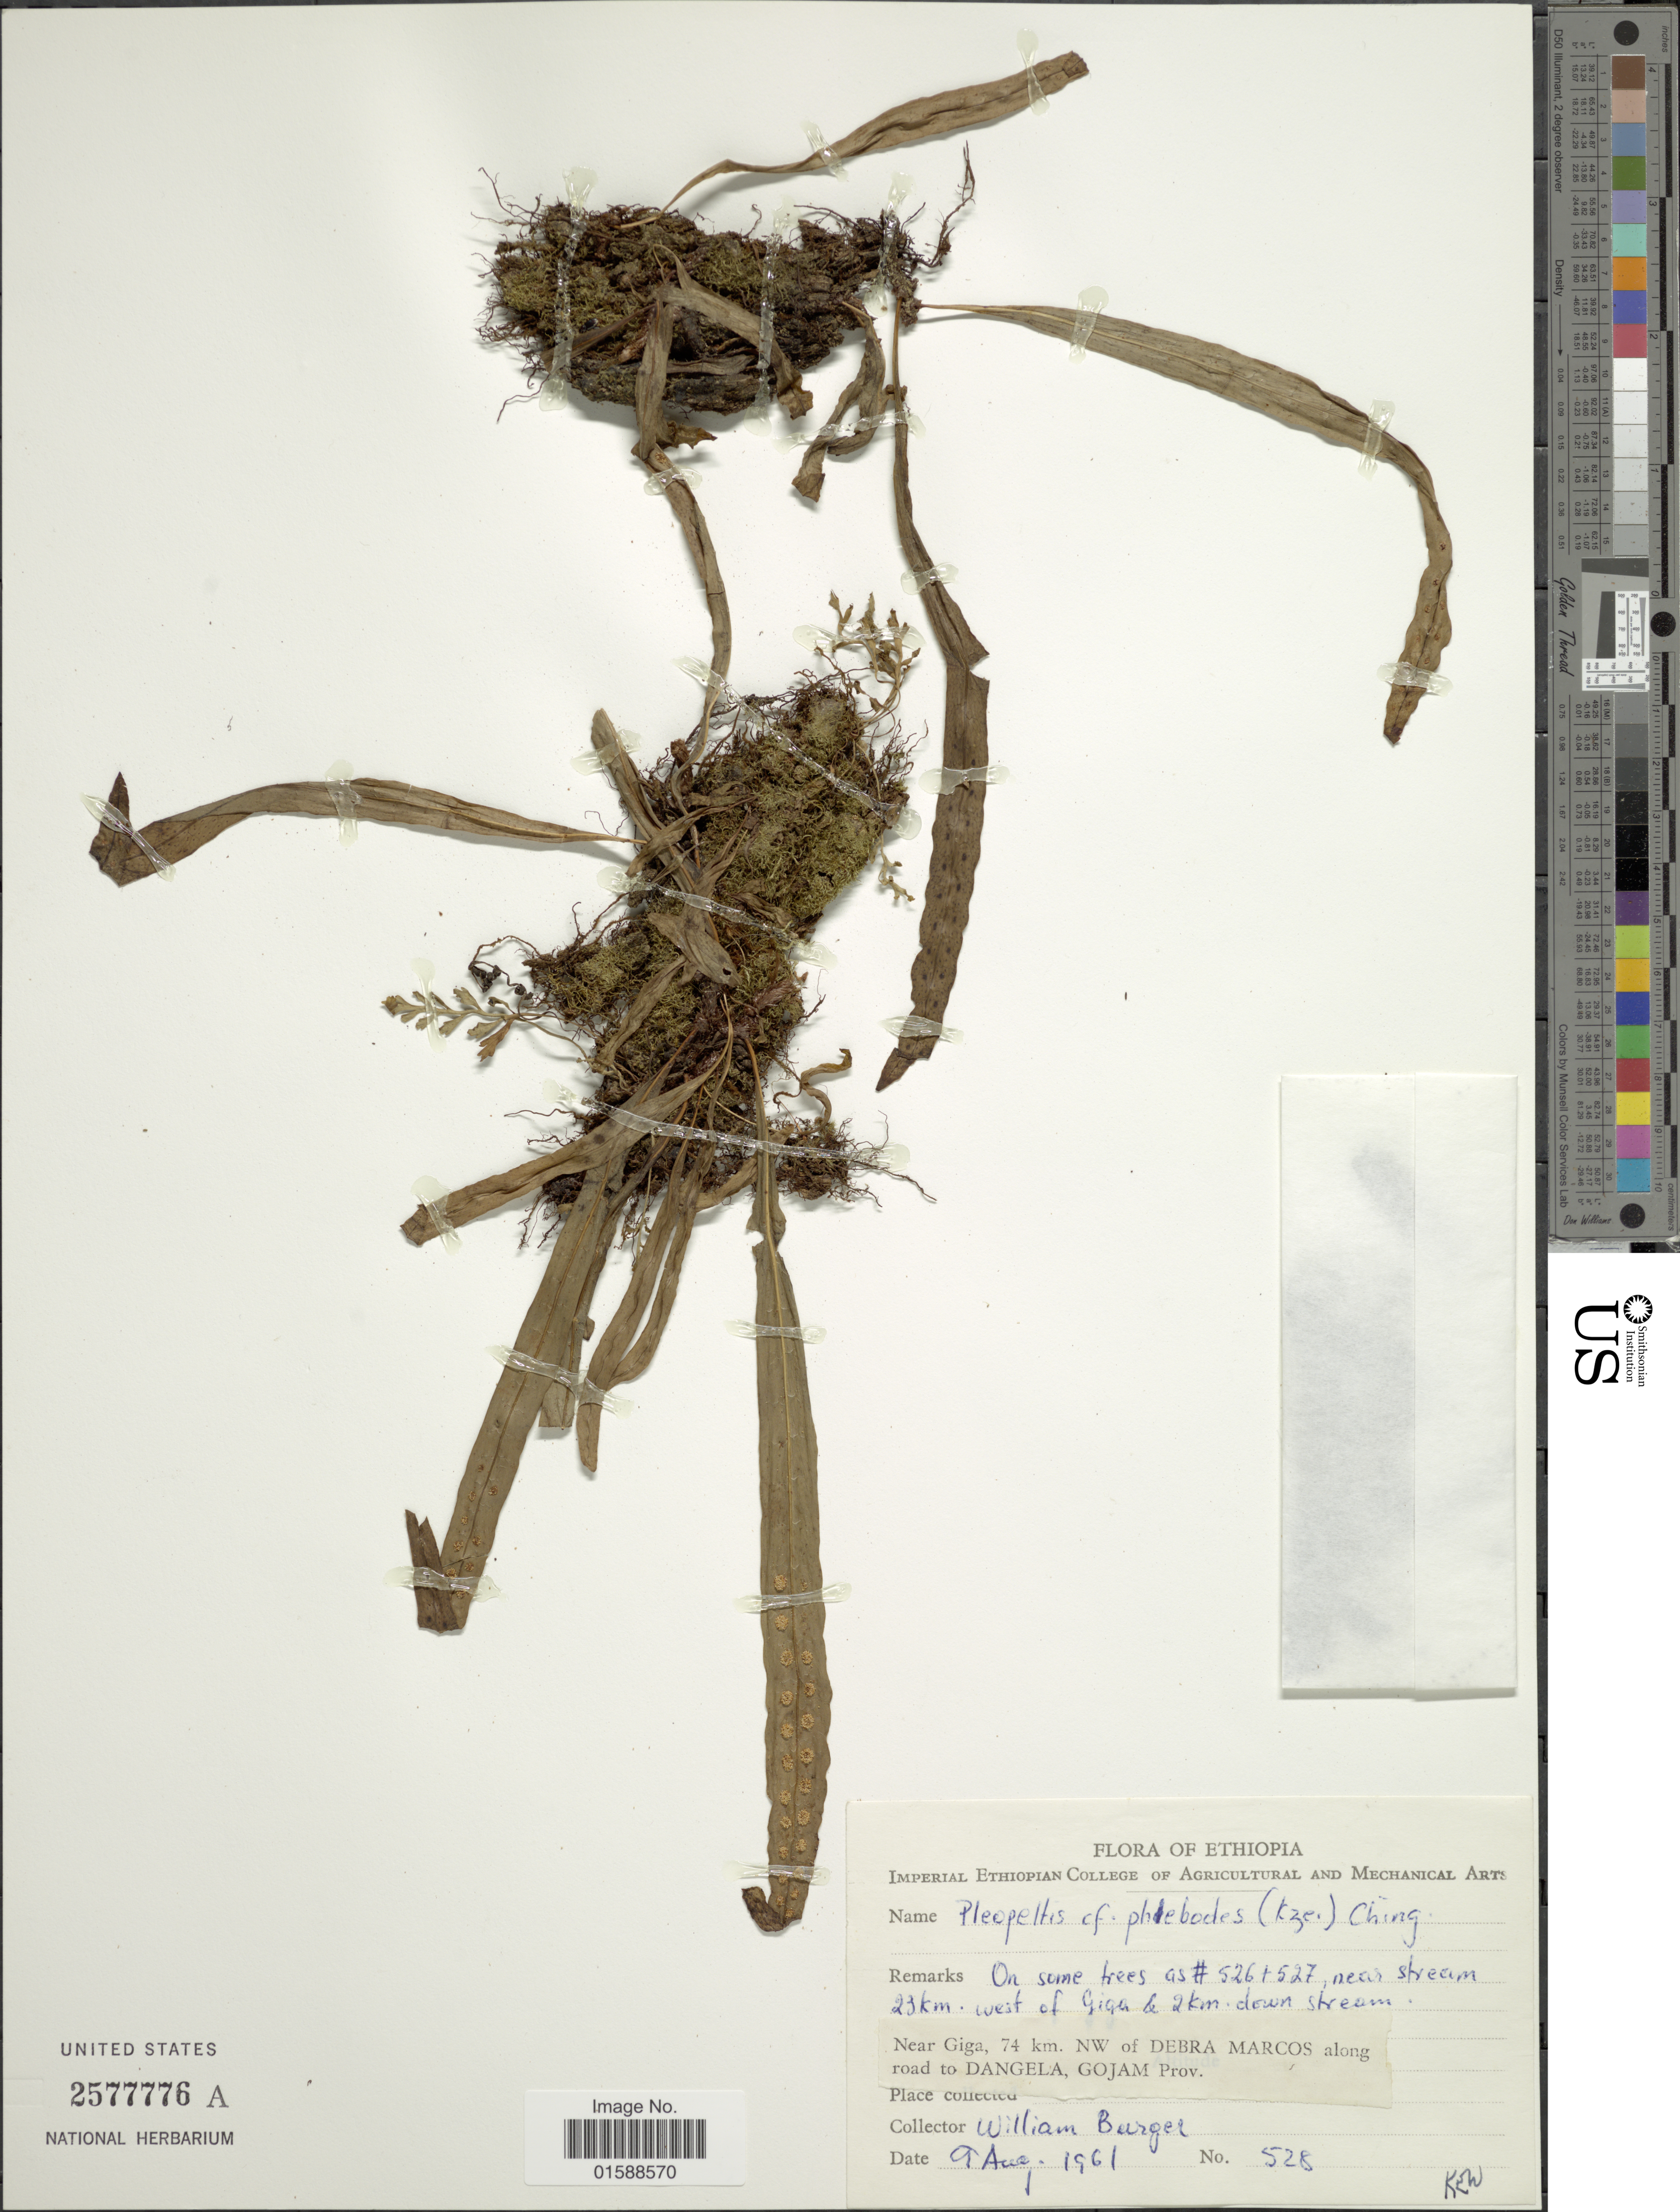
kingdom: Plantae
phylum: Tracheophyta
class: Polypodiopsida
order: Polypodiales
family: Polypodiaceae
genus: Lepisorus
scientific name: Lepisorus excavatus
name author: (Bory ex Willd.) Ching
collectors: W. Burger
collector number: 528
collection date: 1961-08-09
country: Ethiopia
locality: Near Giga, 74 km. NW of Debra Marcos along road to Dangela, Gojam Prov. near stream 23km. west of Giga & 2 km. down stream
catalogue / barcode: US 2577776A